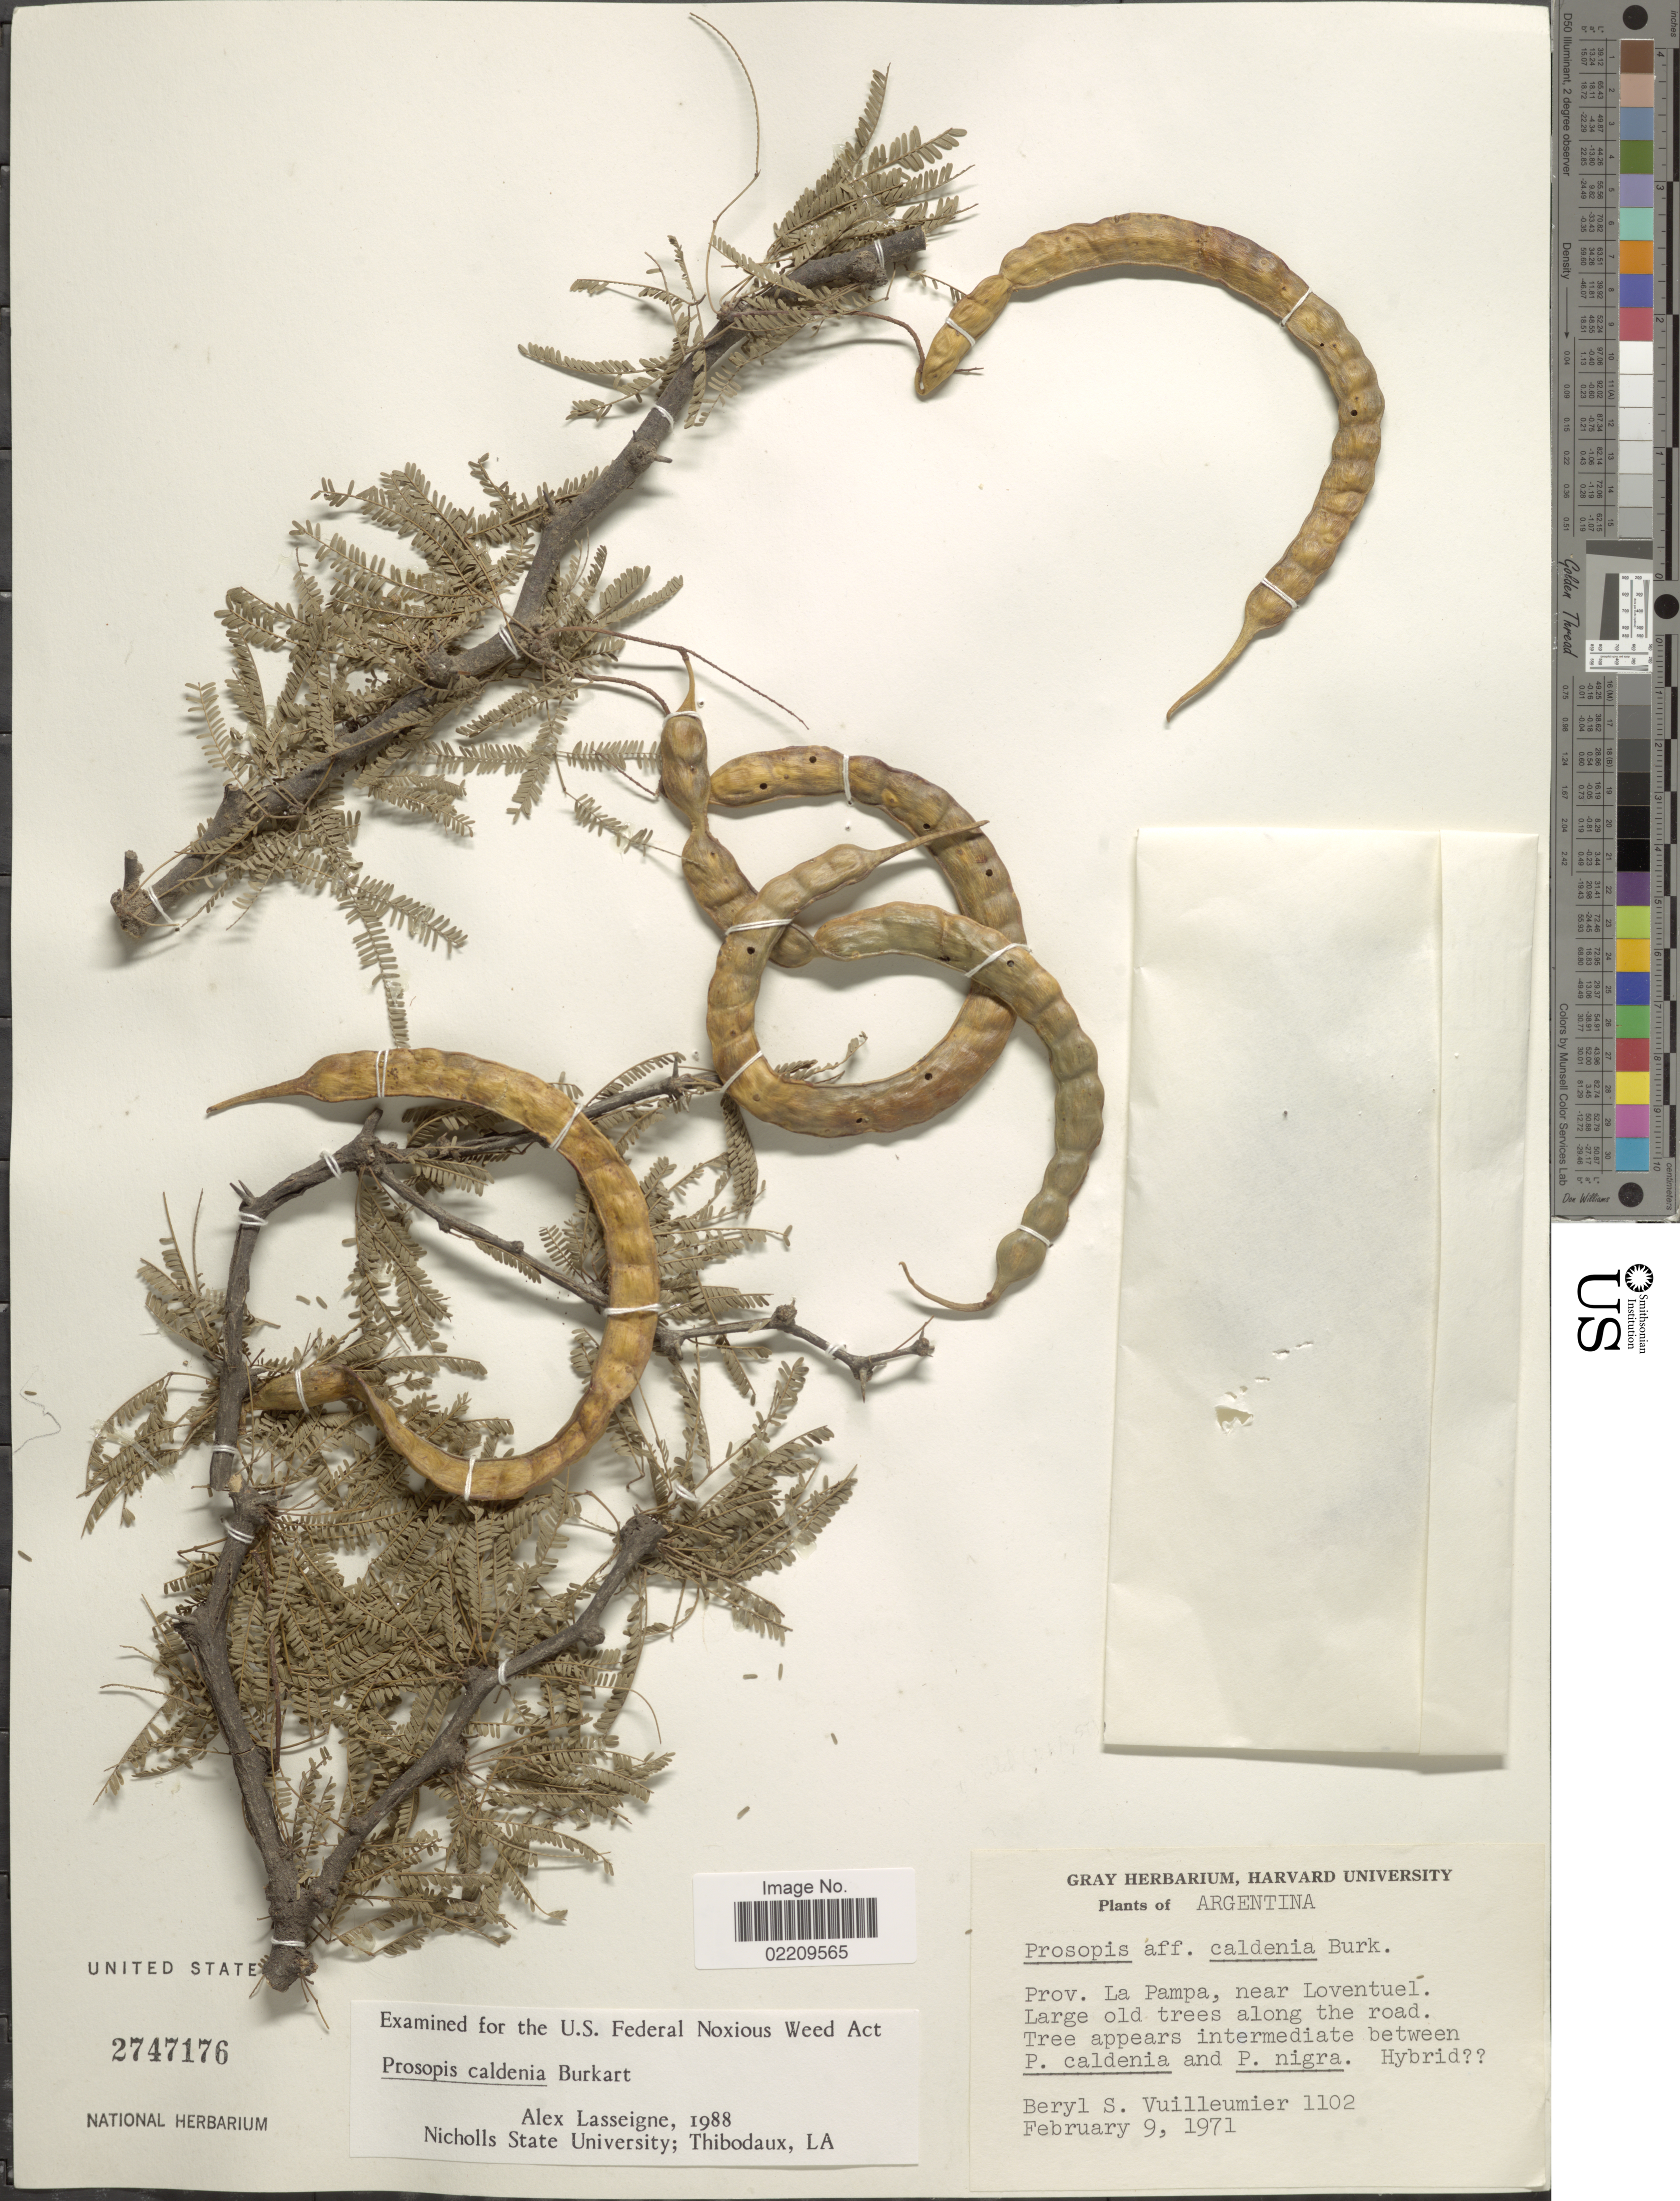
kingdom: Plantae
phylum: Tracheophyta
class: Magnoliopsida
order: Fabales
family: Fabaceae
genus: Neltuma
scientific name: Neltuma caldenia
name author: (Burkart) C. E. Hughes & G.P. Lewis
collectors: B. Vuilleumier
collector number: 1102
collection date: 1971-02-09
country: Argentina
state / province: La Pampa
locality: Near Loventuel. Large old trees along the road.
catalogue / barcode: US 2747176